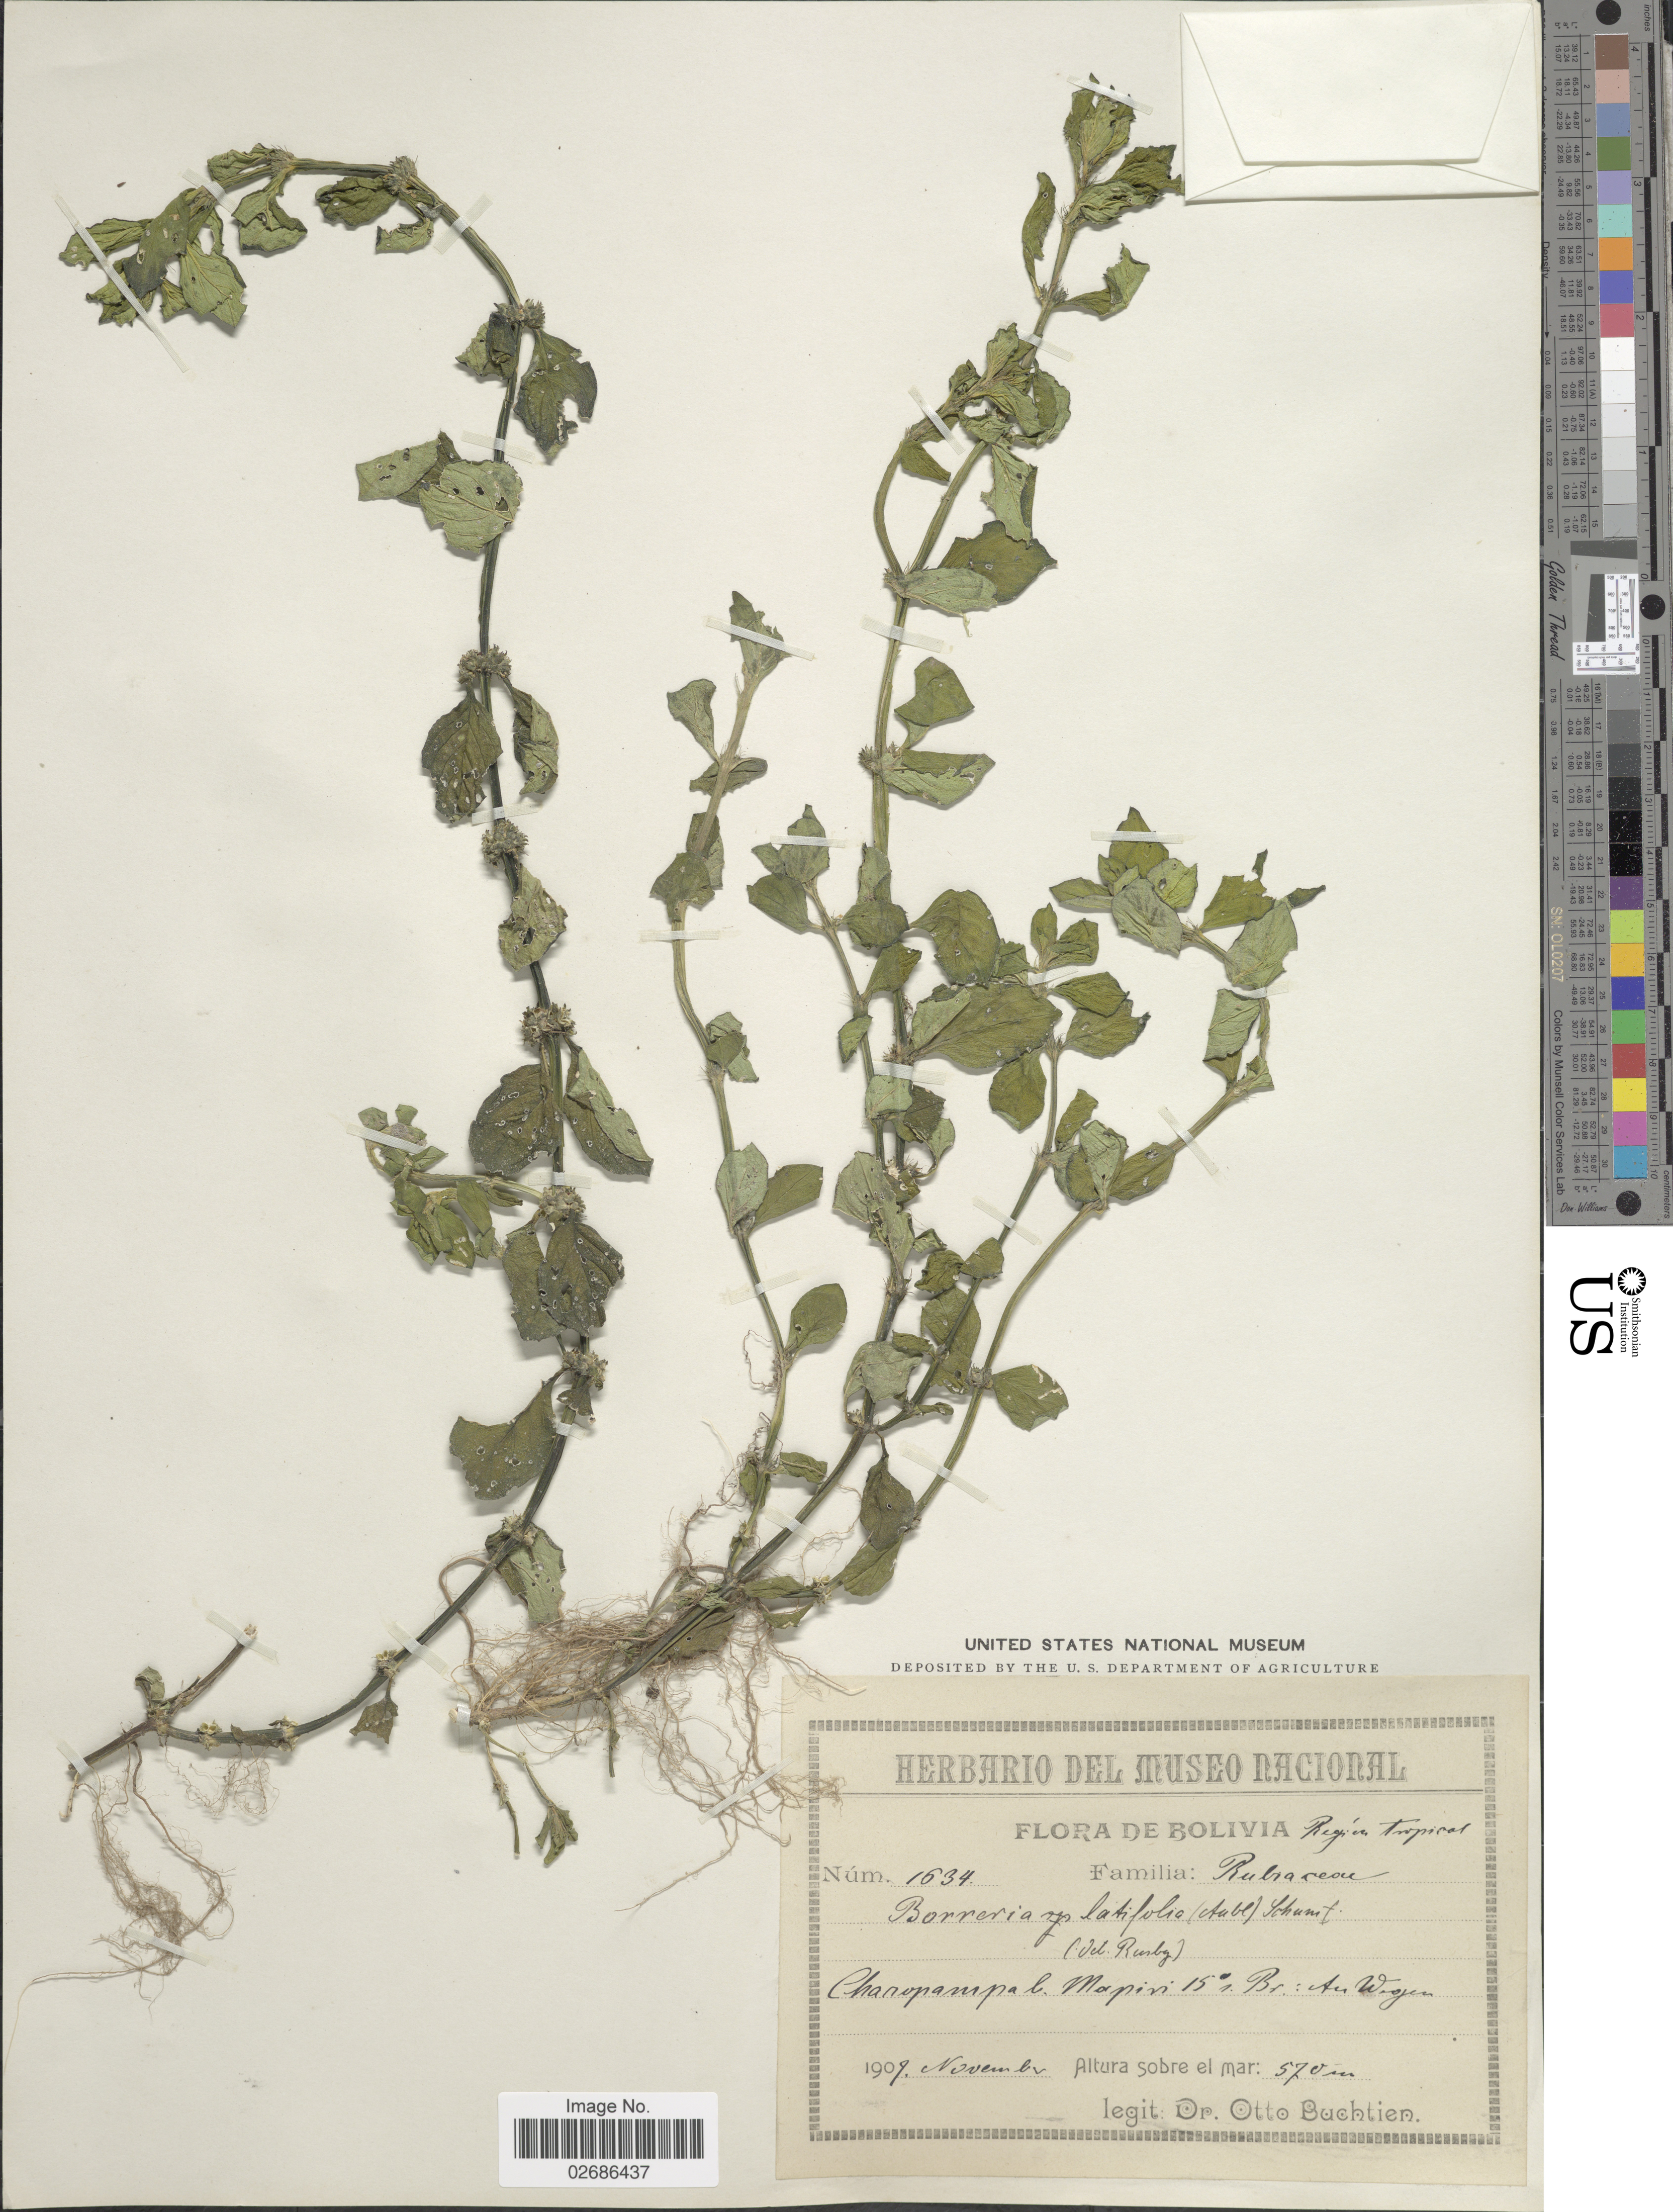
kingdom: Plantae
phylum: Tracheophyta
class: Magnoliopsida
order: Gentianales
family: Rubiaceae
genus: Borreria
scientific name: Borreria latifolia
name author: (Aubl.) K. Schum.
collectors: O. Buchtien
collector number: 1634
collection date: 1907-11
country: Bolivia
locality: Charopampa l. Mapiri: An Wiegen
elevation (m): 570